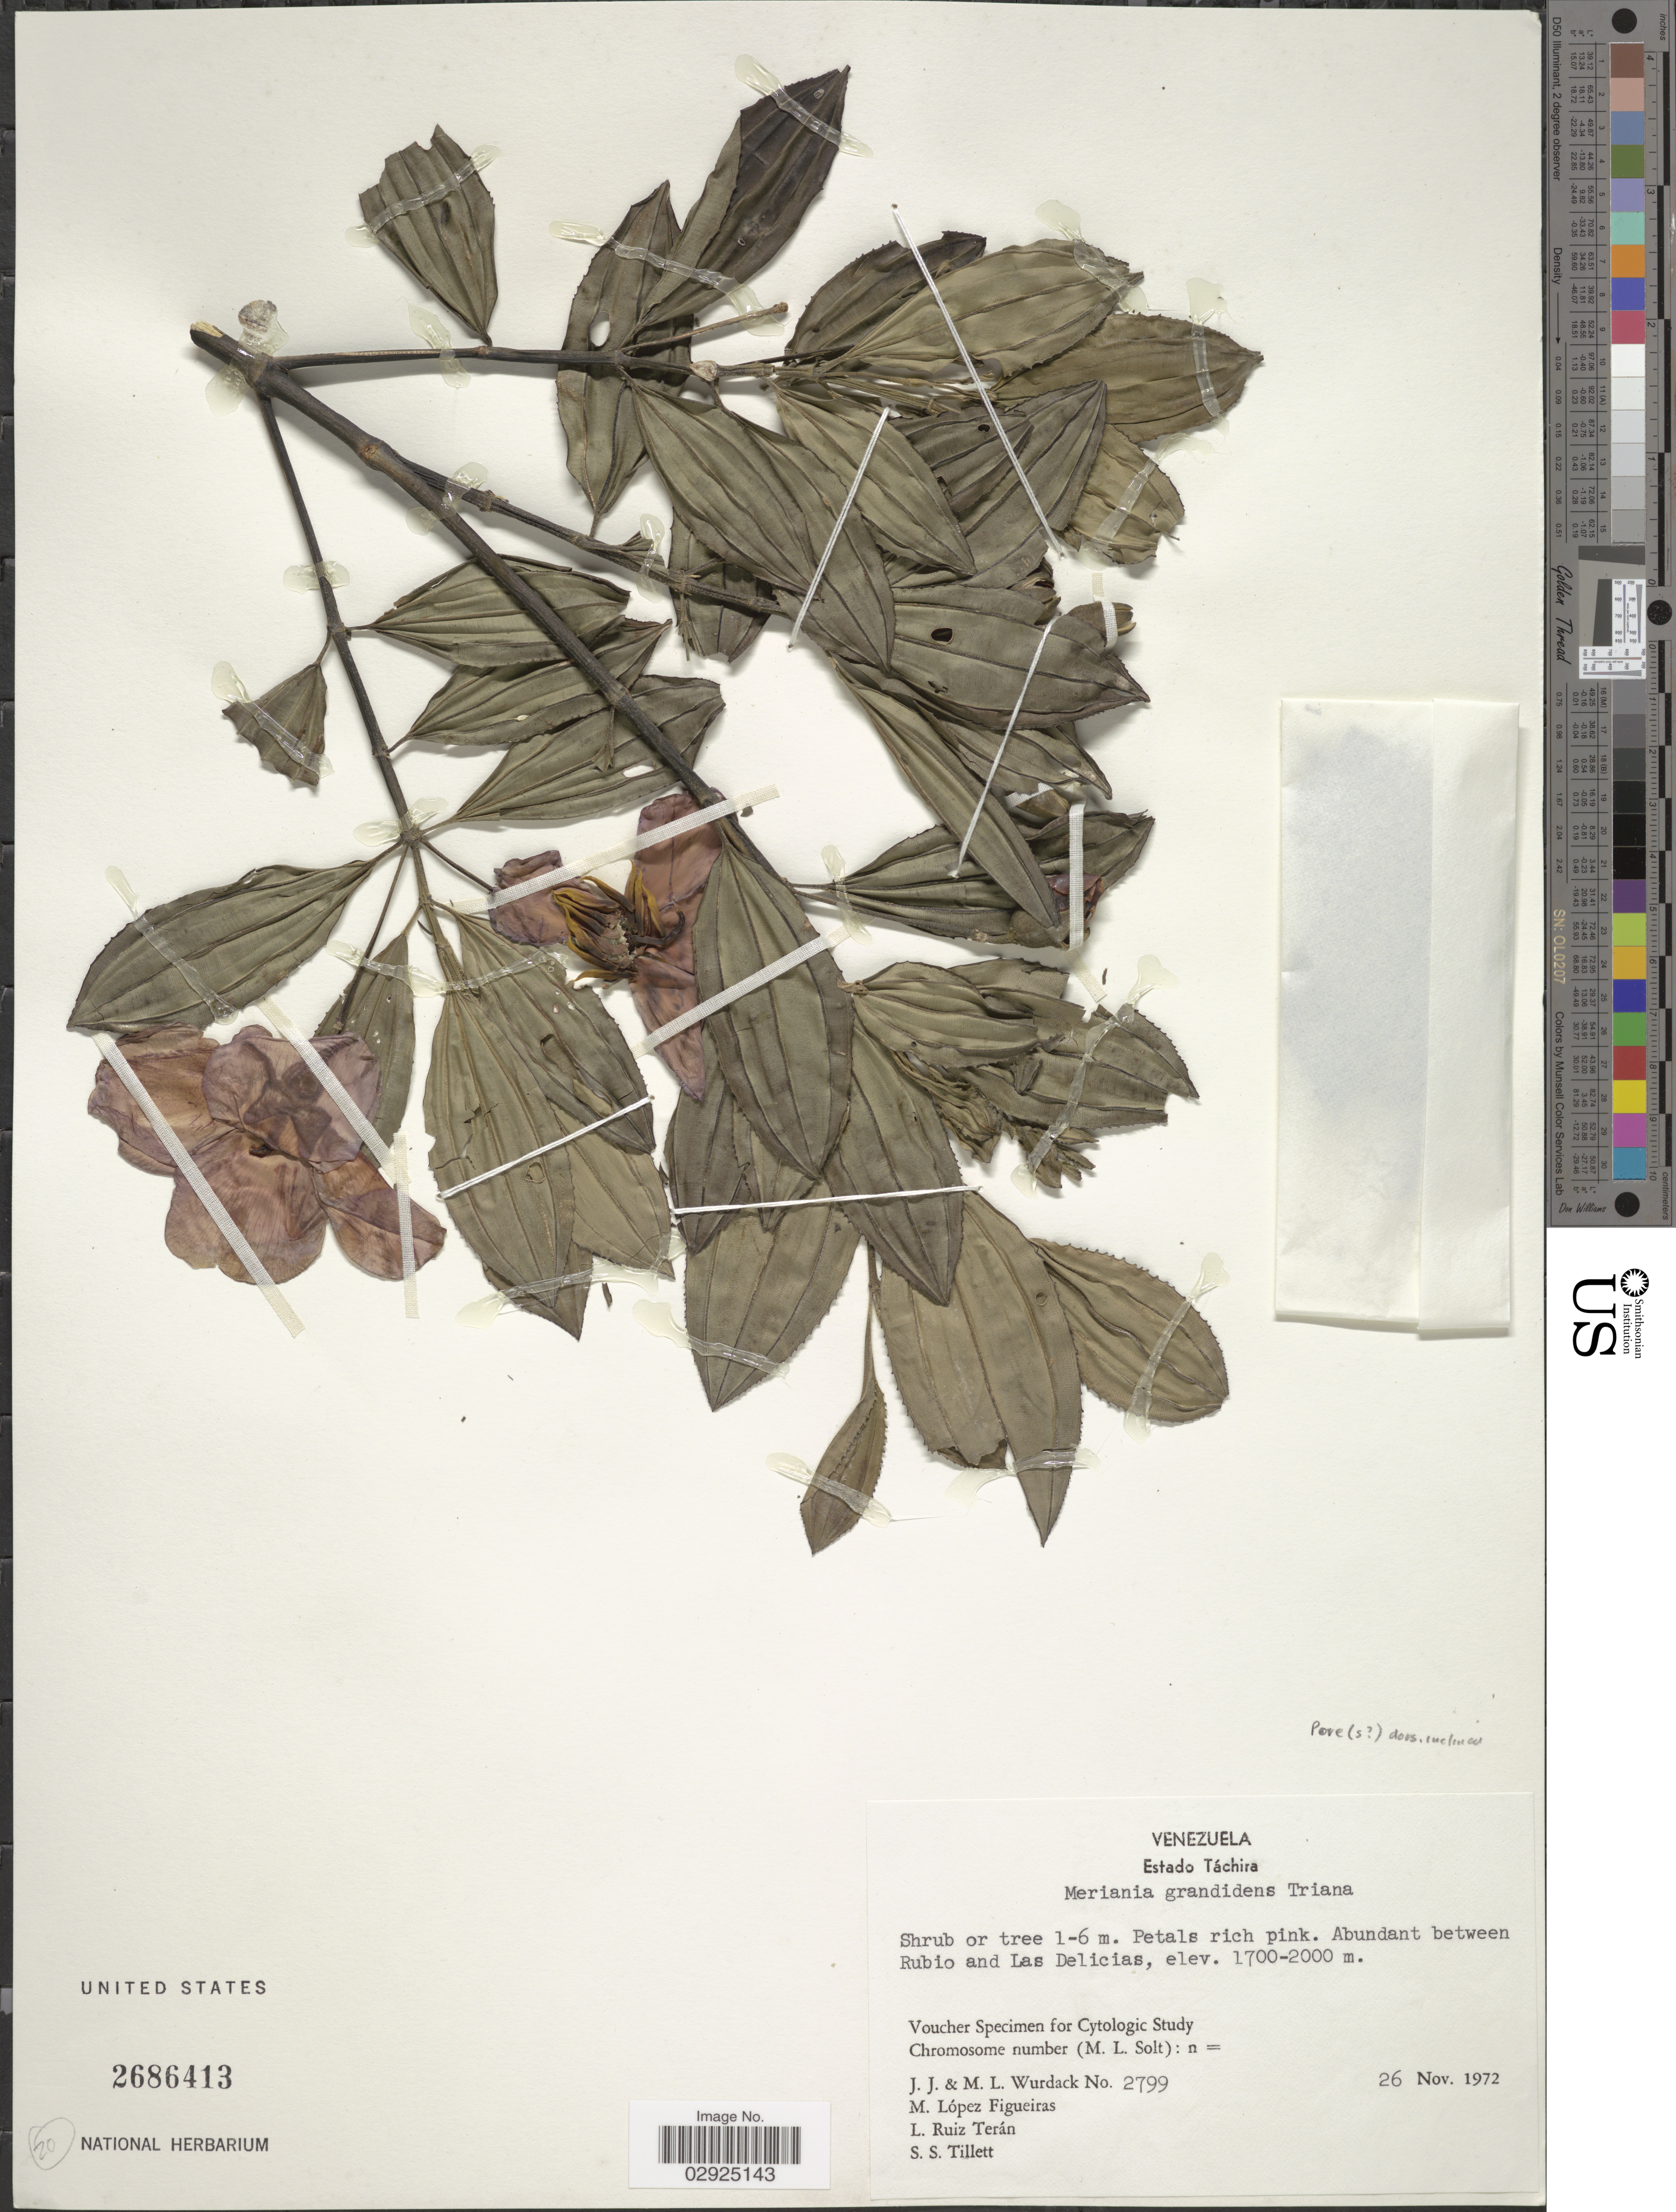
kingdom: Plantae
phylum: Tracheophyta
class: Magnoliopsida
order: Myrtales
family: Melastomataceae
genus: Meriania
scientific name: Meriania grandidens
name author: Triana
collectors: J. J. Wurdack, M. L. Wurdack, M. López Figueiras & L. E. Ruíz-Terán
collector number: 2799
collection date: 1972-11-26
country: Venezuela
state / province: Tachira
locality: Abundant between Rubio and Las Delicias.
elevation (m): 1700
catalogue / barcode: US 2686413